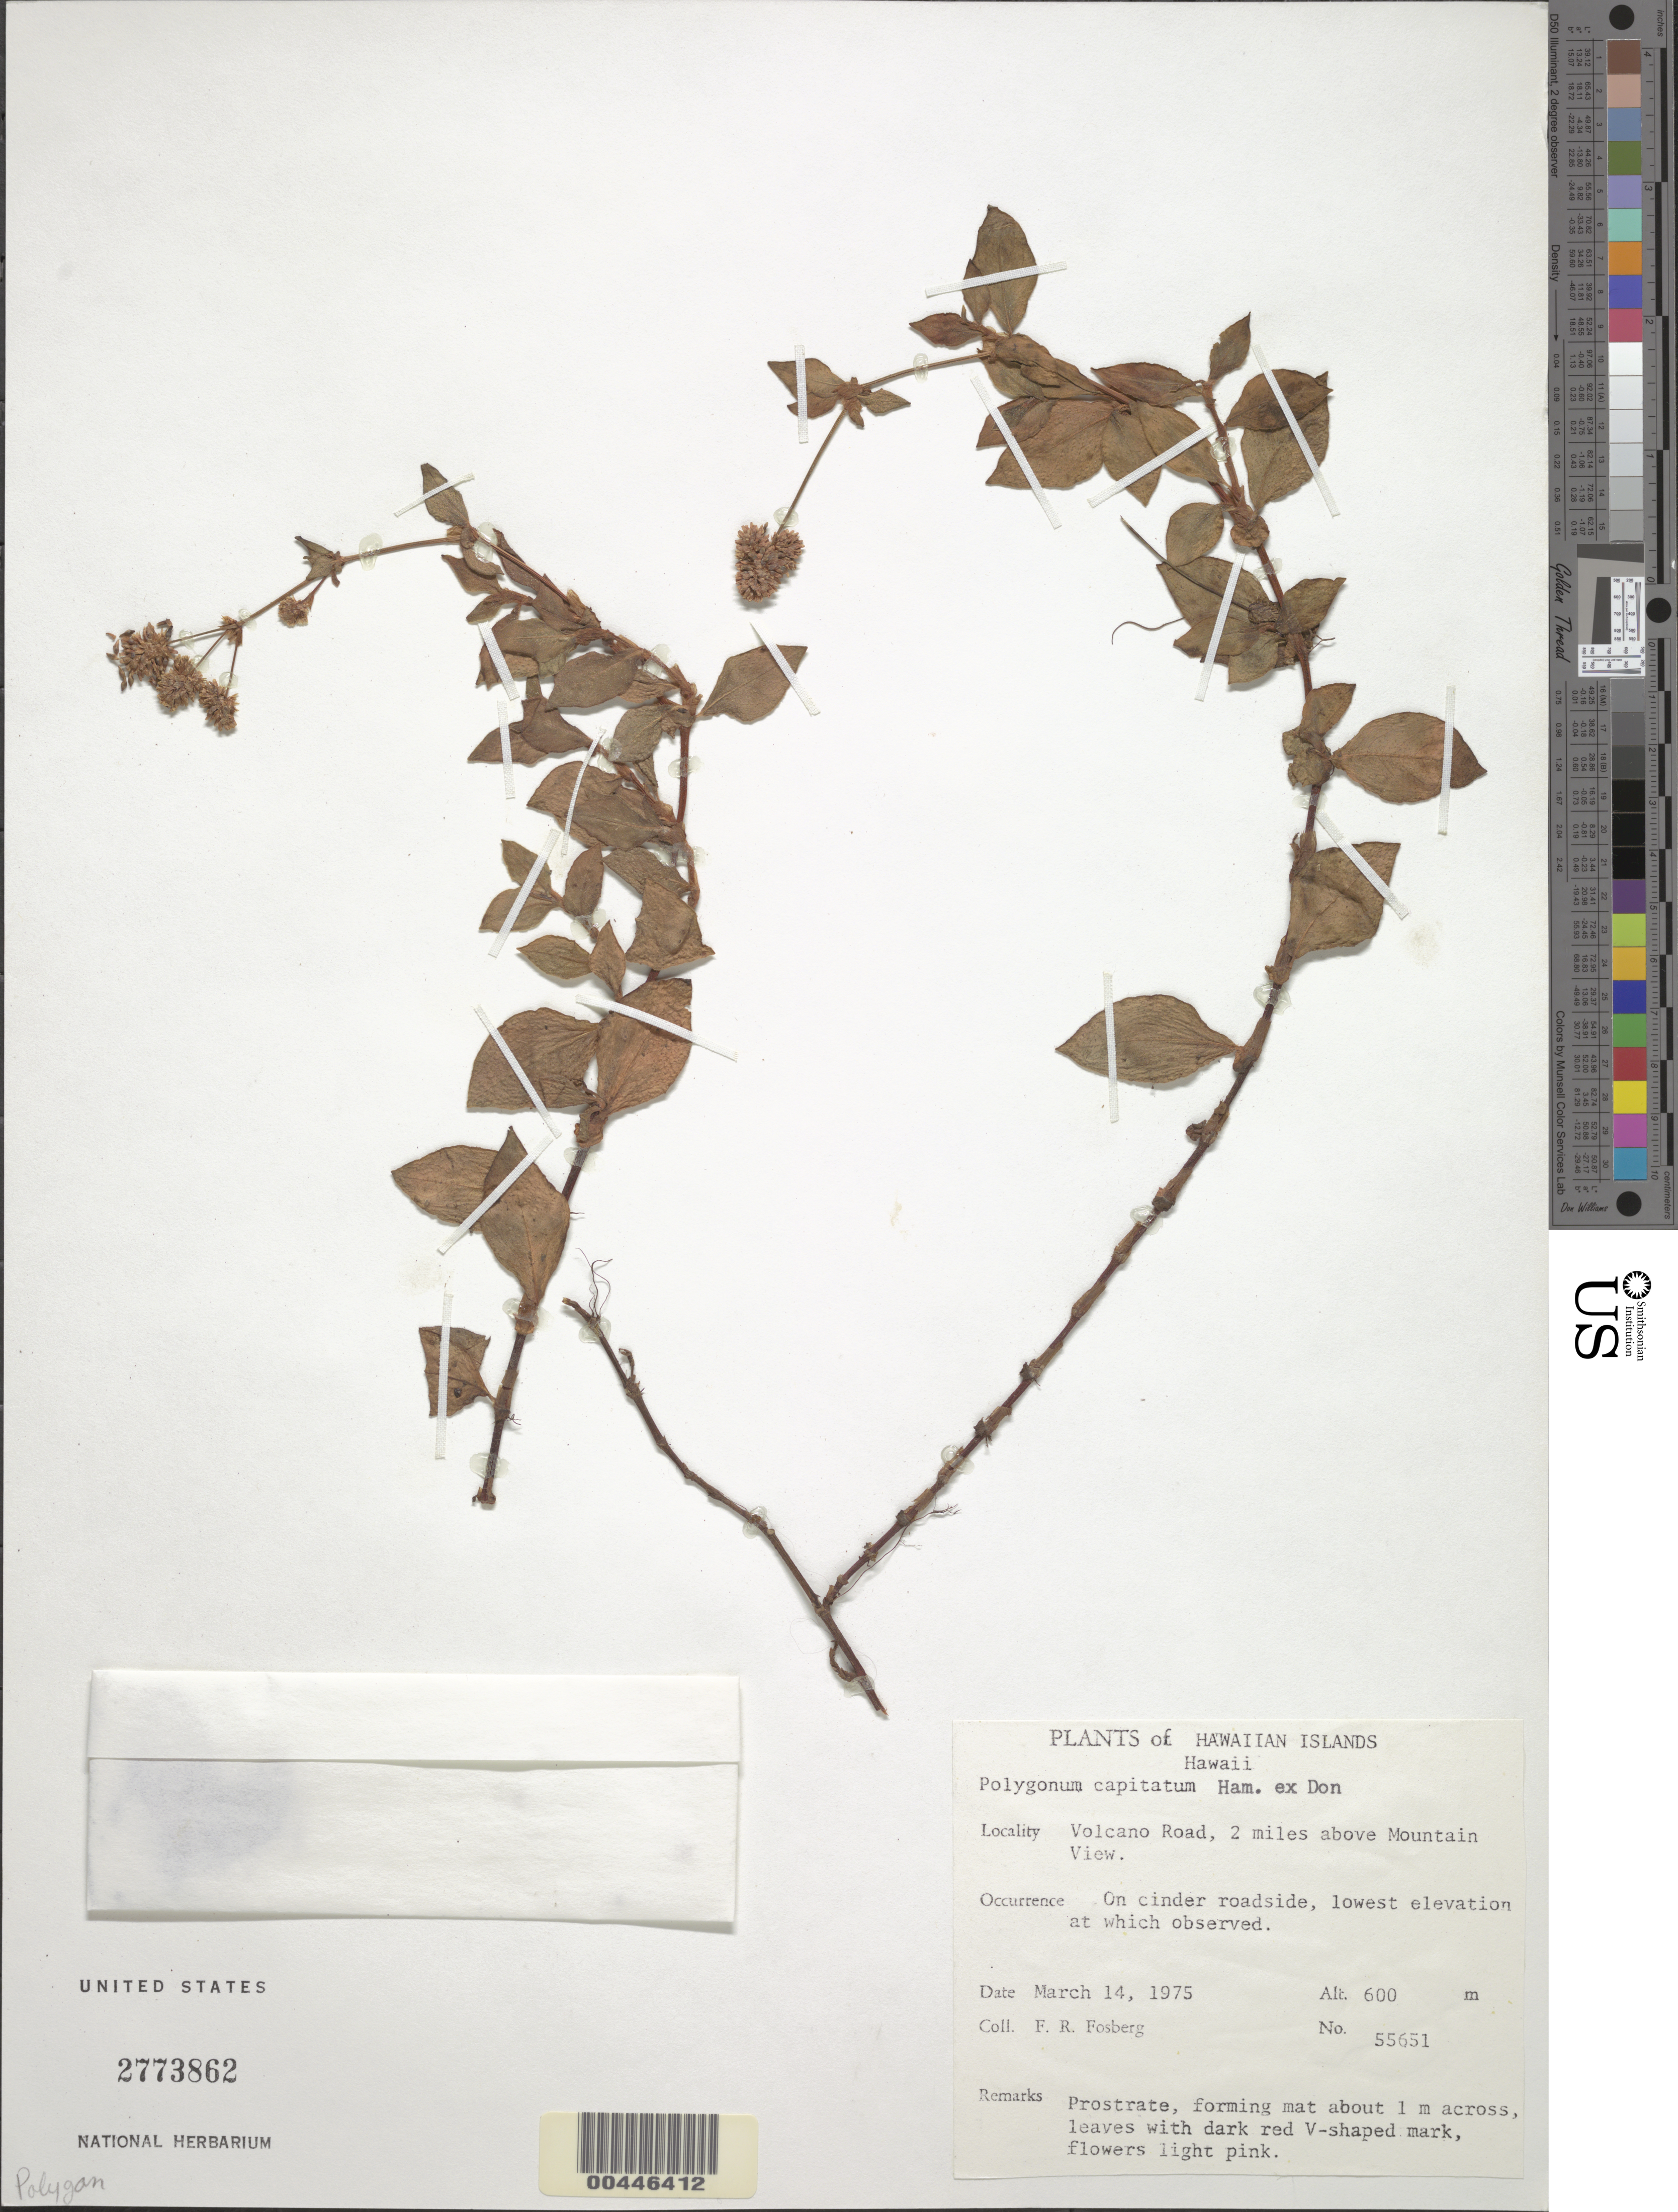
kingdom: Plantae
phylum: Tracheophyta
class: Magnoliopsida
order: Caryophyllales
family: Polygonaceae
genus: Persicaria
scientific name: Persicaria capitata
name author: (Buch.-Ham. ex D. Don) H. Gross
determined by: Wagner, W. L., (BOT), Smithsonian Institution - National Museum of Natural History (UNITED STATES)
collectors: F. R. Fosberg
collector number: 55651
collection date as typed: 14 Mar 1975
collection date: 1975-03-14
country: United States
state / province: Hawaii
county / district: Hawaii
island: Hawaii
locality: Volcano Rd, 2 mi above Mountain View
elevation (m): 600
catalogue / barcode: US 2773862